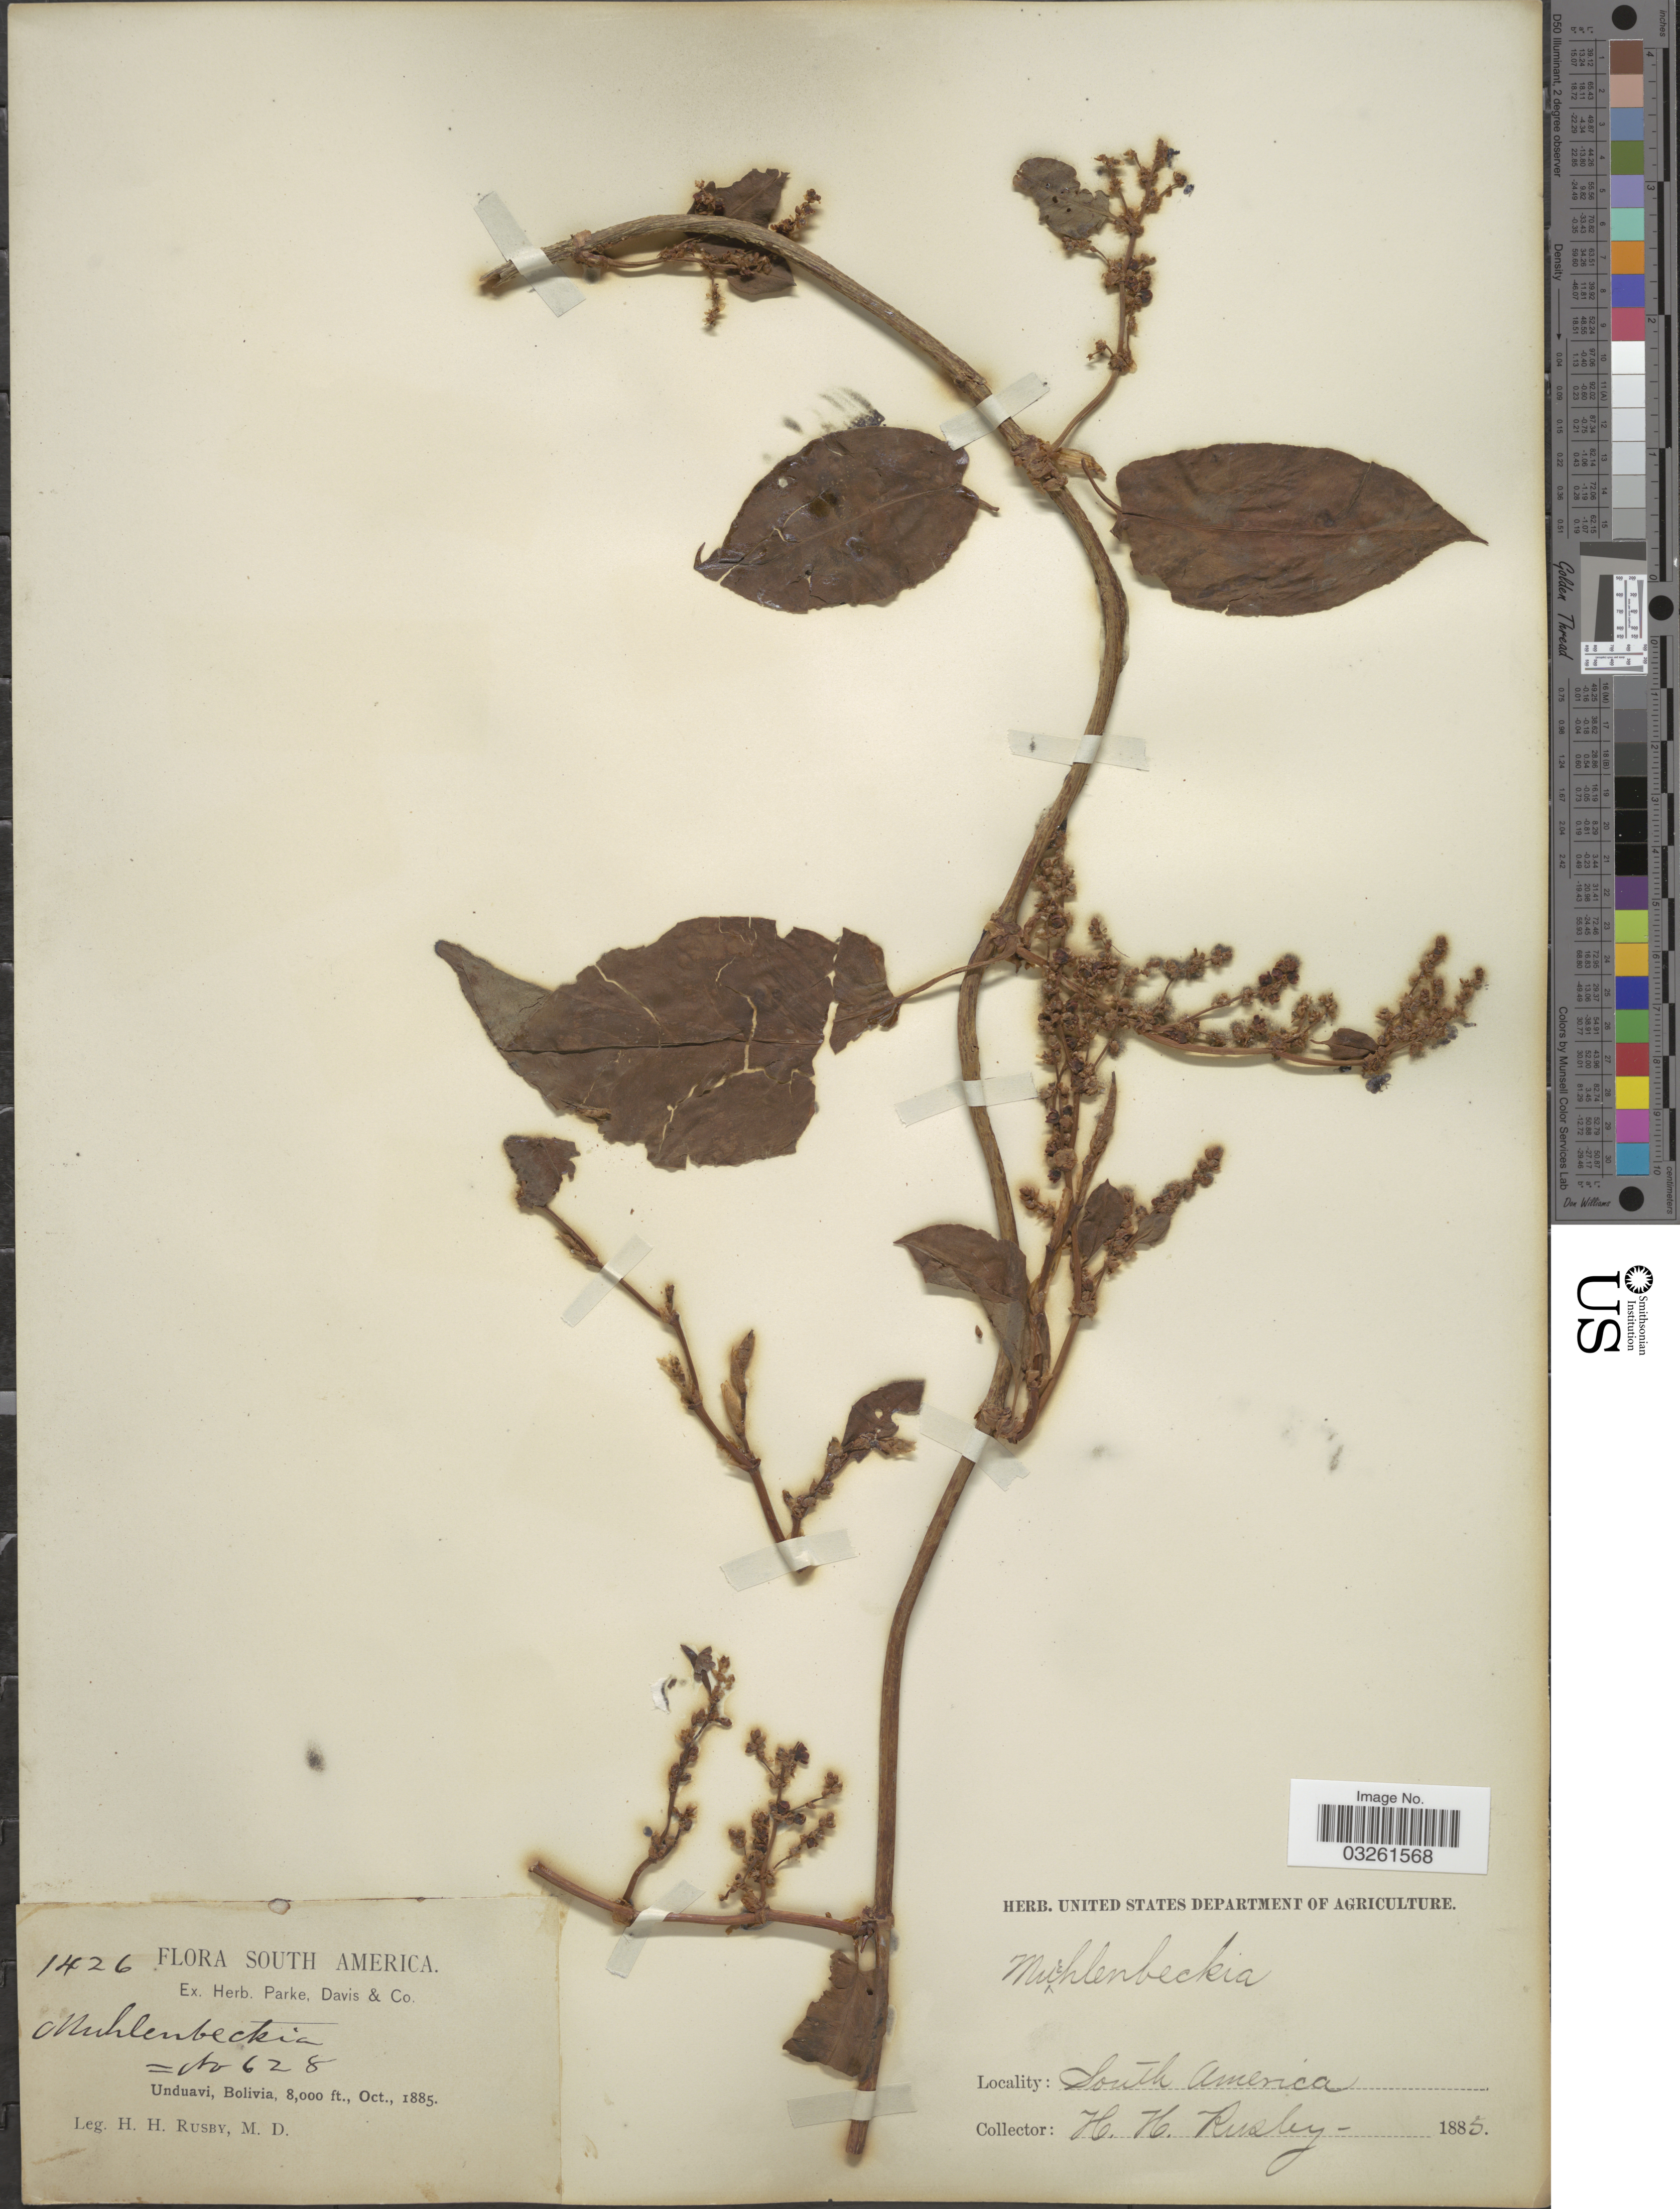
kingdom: Plantae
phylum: Tracheophyta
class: Magnoliopsida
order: Caryophyllales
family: Polygonaceae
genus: Muehlenbeckia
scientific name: Muehlenbeckia tamnifolia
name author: (Kunth) Meisn.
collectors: H. H. Rusby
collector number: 1426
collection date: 1885-10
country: Bolivia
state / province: La Paz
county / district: Nor Yungas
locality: Unduavi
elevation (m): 2438